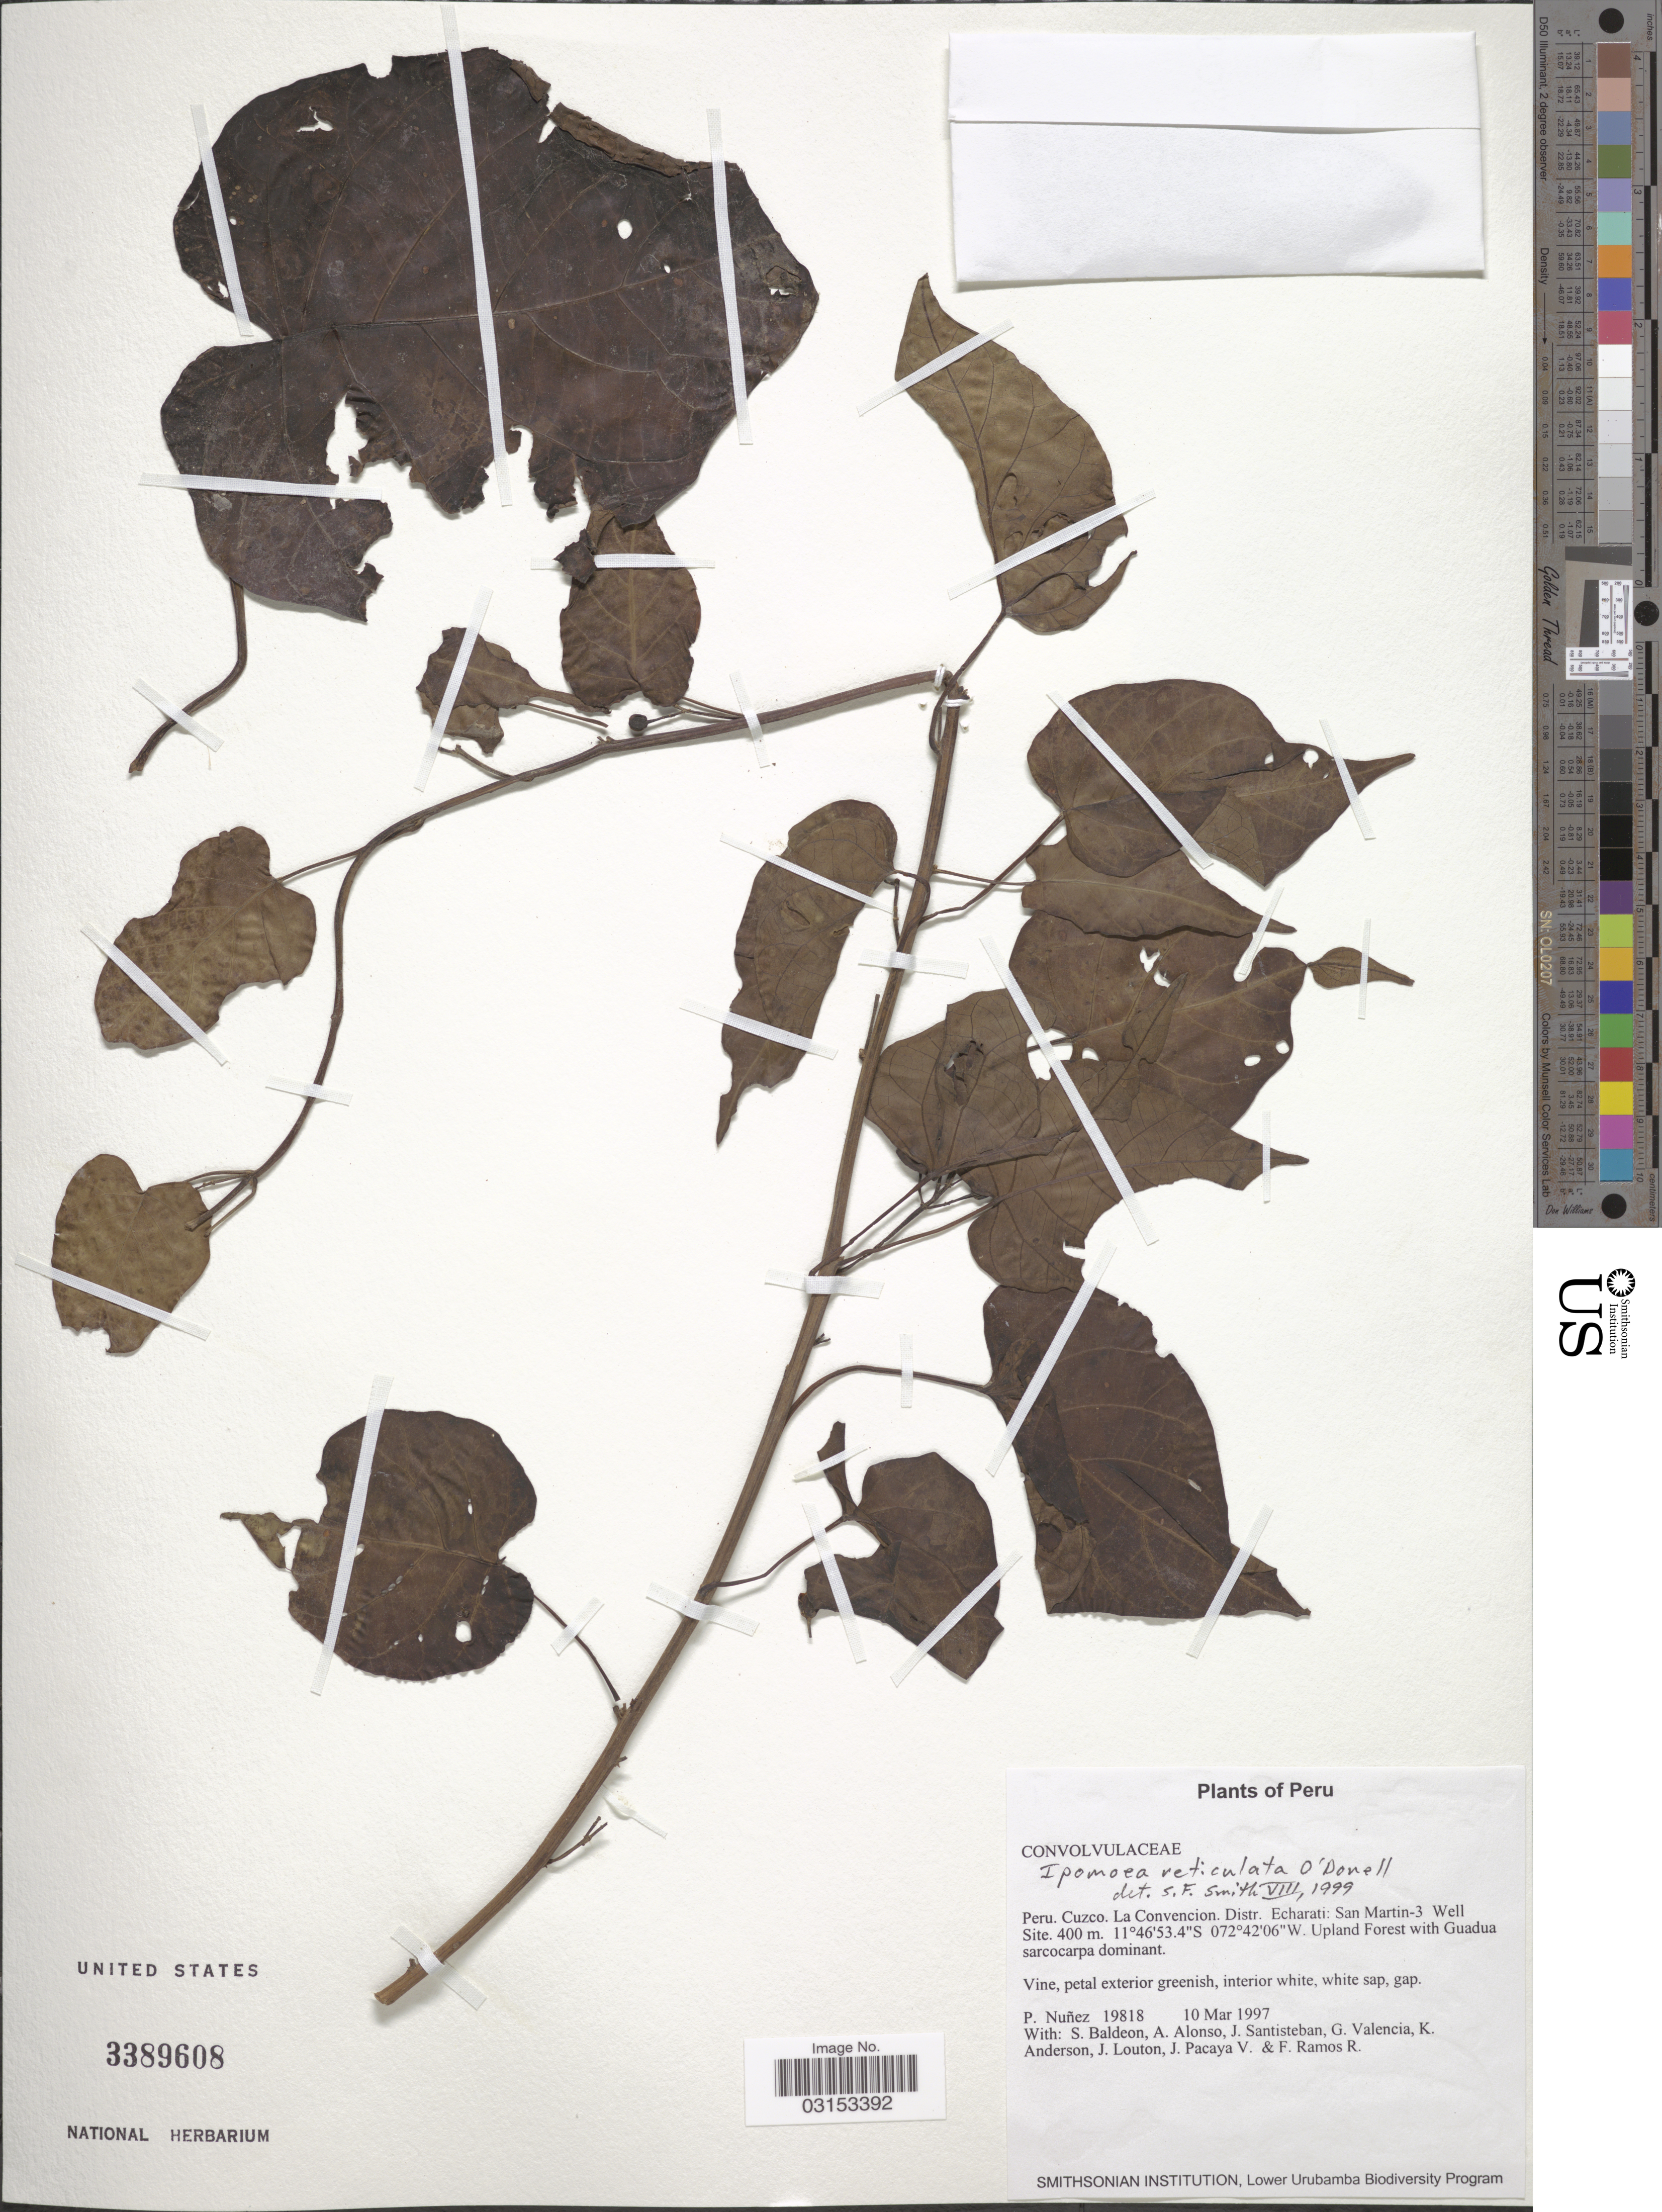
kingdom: Plantae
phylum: Tracheophyta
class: Magnoliopsida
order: Solanales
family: Convolvulaceae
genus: Ipomoea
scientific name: Ipomoea reticulata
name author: O'Donell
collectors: P. Nuñez V., S. Baldeon, A. Alonso, J. Santisteban & et al.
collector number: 19818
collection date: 1997-03-10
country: Peru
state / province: Cusco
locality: La Convencion. Distr. Echarati: San Martin-3 Well Site.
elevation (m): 400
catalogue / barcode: US 3389608